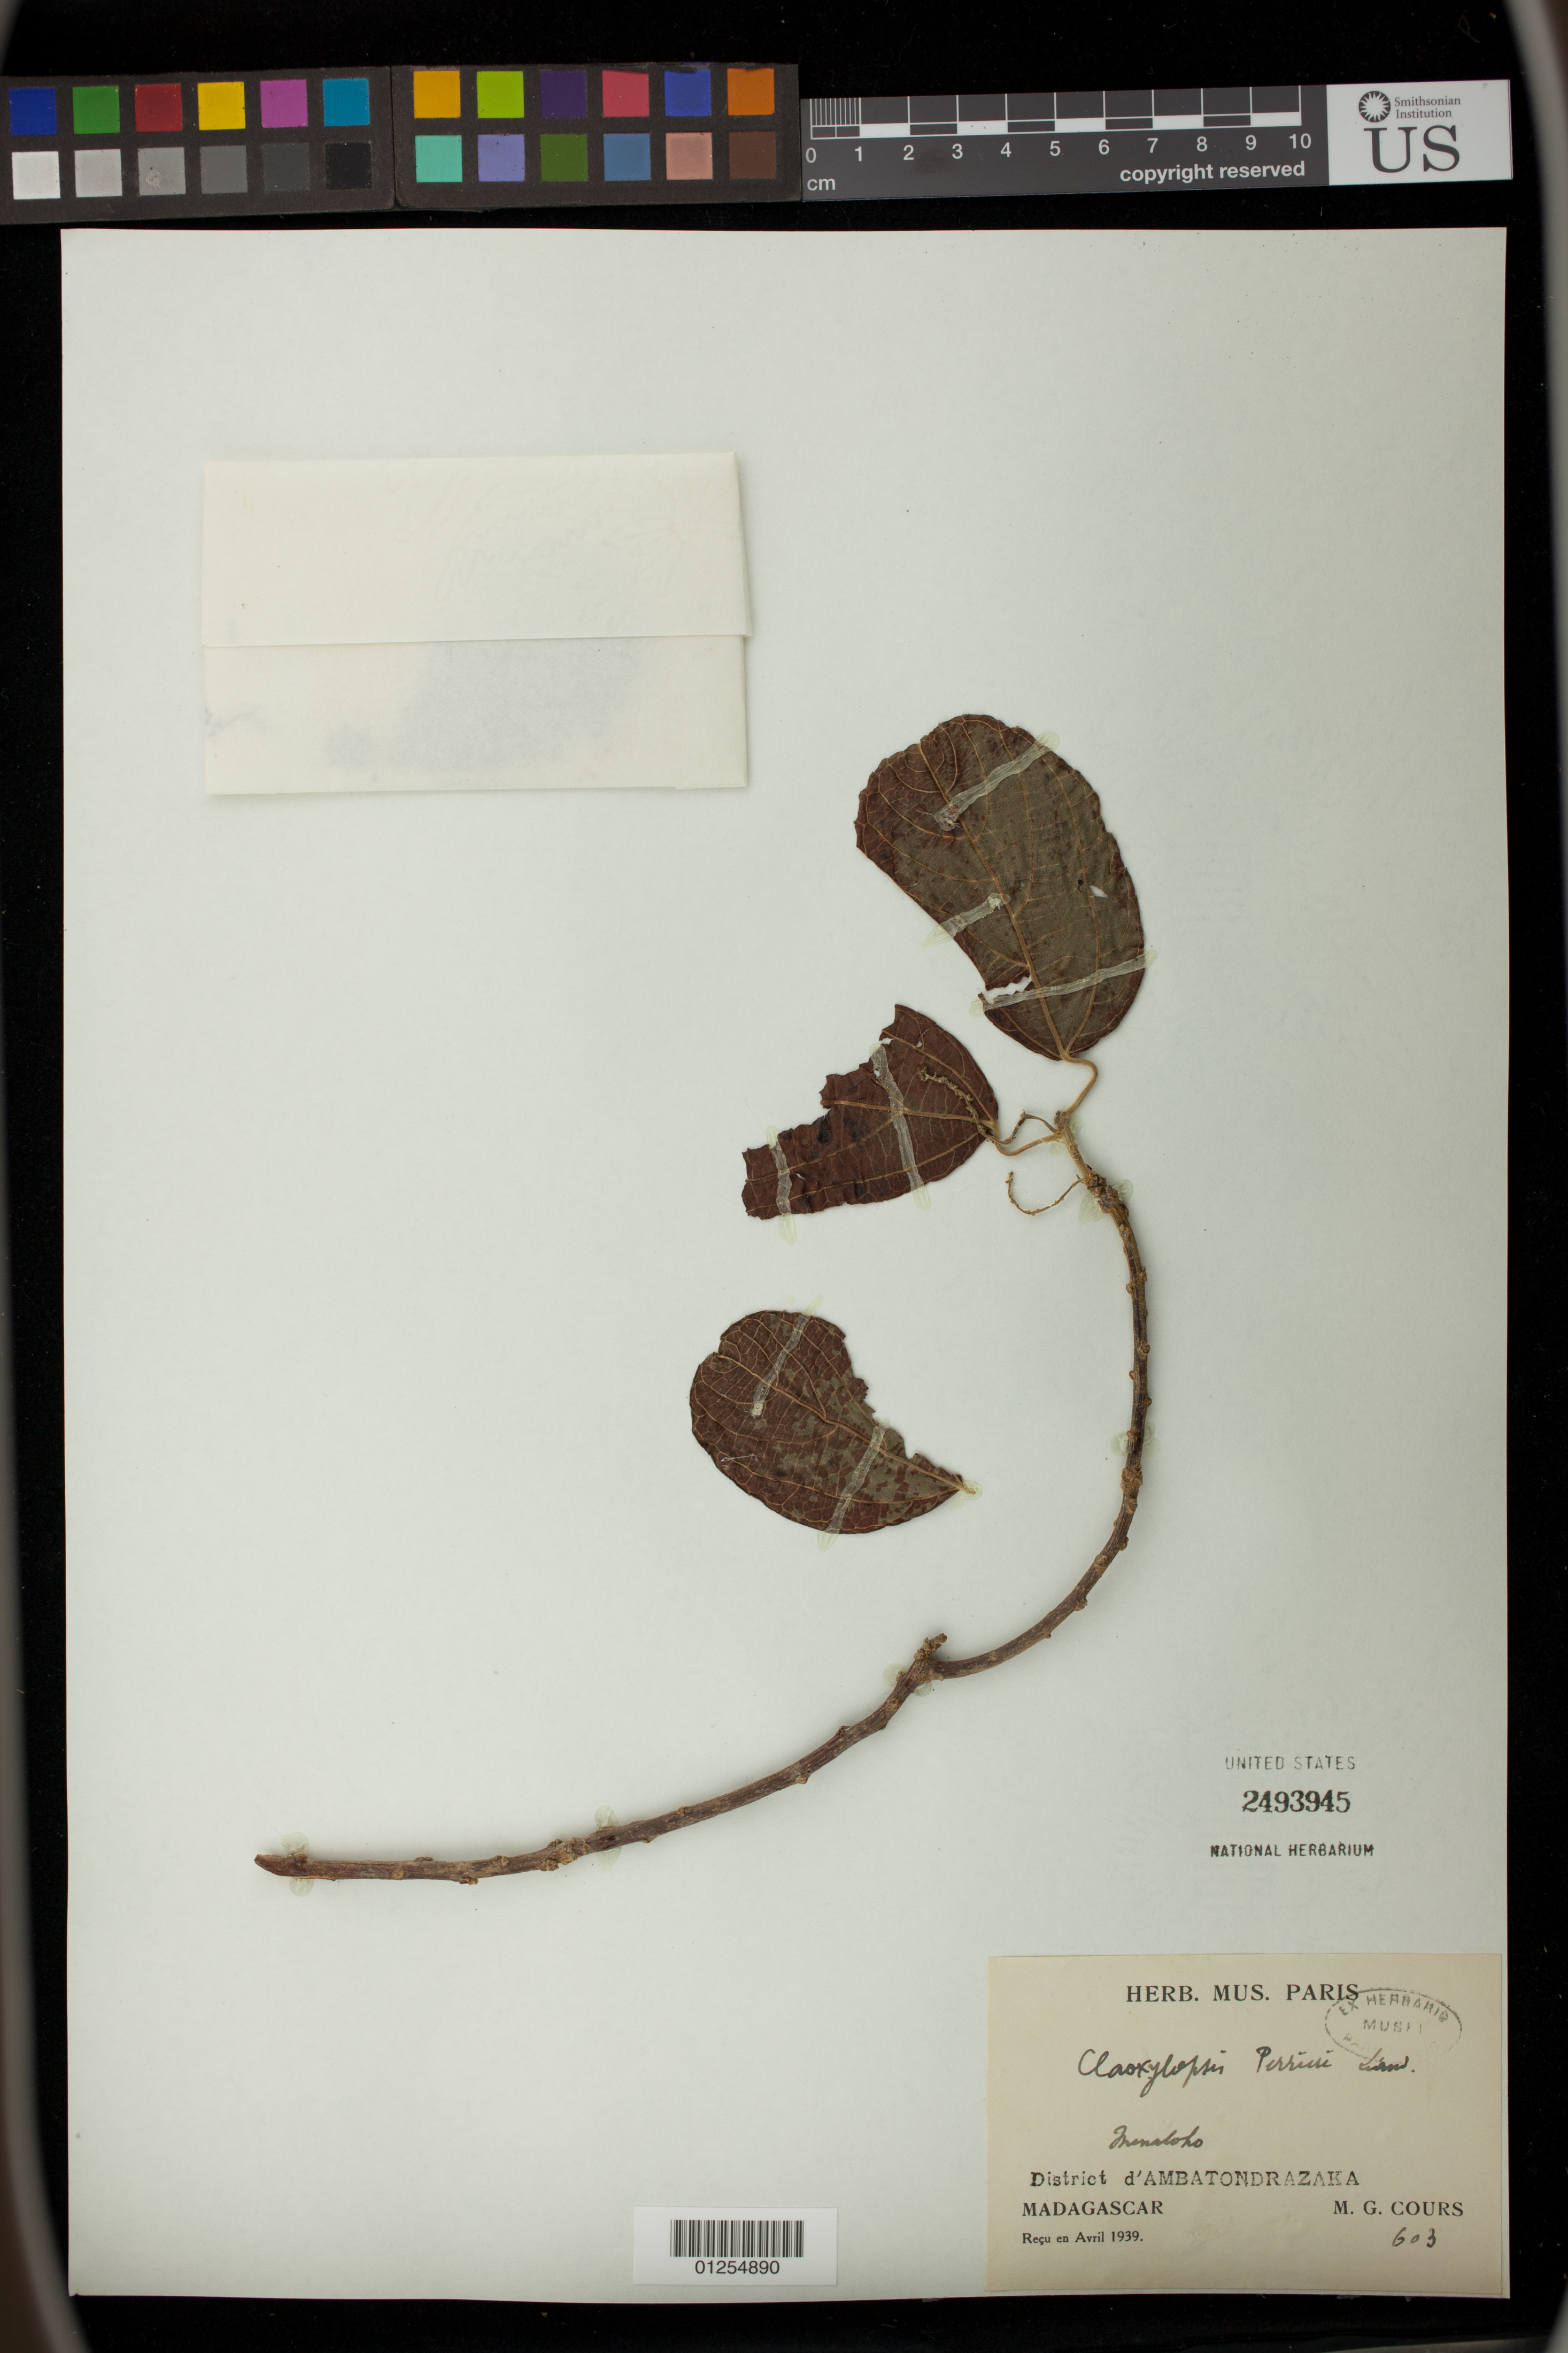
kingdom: Plantae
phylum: Tracheophyta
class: Magnoliopsida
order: Malpighiales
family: Euphorbiaceae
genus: Claoxylon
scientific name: Claoxylon perrieri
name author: Leandri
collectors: M. Cours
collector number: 603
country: Madagascar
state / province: Alaotra Mangoro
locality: Manaloho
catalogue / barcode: US 2493945